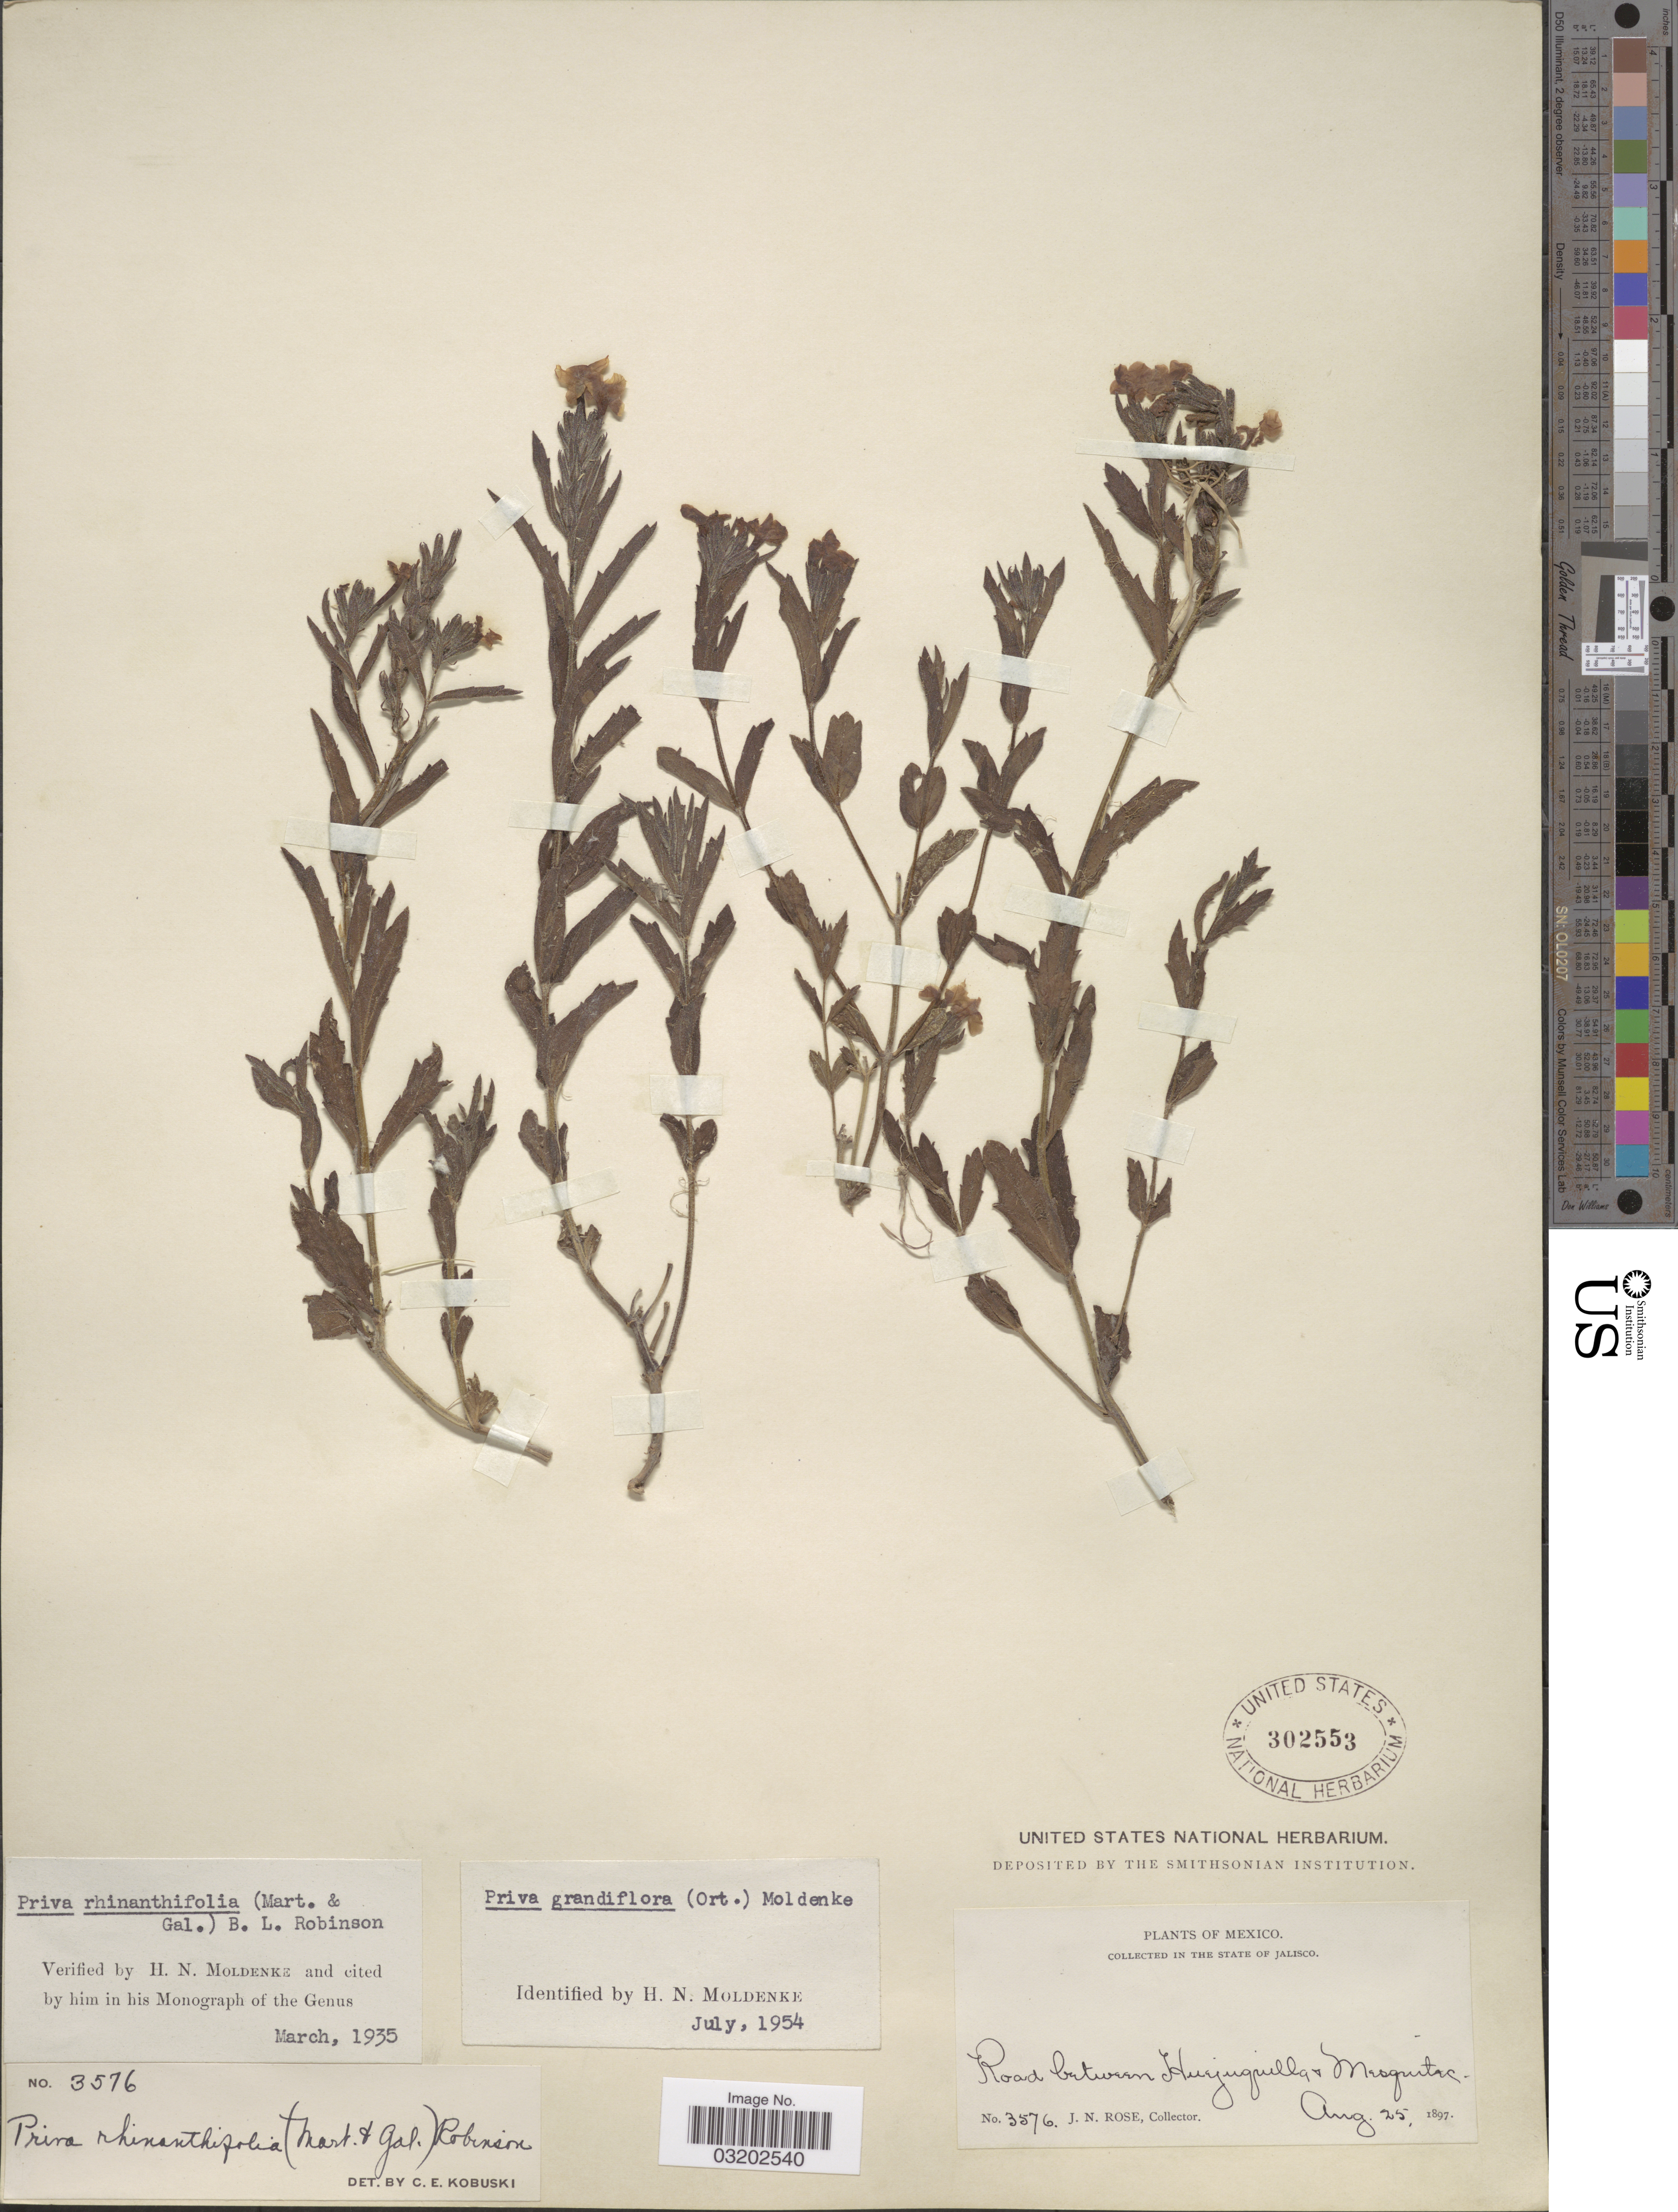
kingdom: Plantae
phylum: Tracheophyta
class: Magnoliopsida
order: Lamiales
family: Verbenaceae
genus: Priva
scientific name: Priva grandiflora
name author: Moldenke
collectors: J. N. Rose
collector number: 3576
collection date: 1897-08-25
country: Mexico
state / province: Jalisco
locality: Road between Huejuquilla & Mesquitec.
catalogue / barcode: US 302553